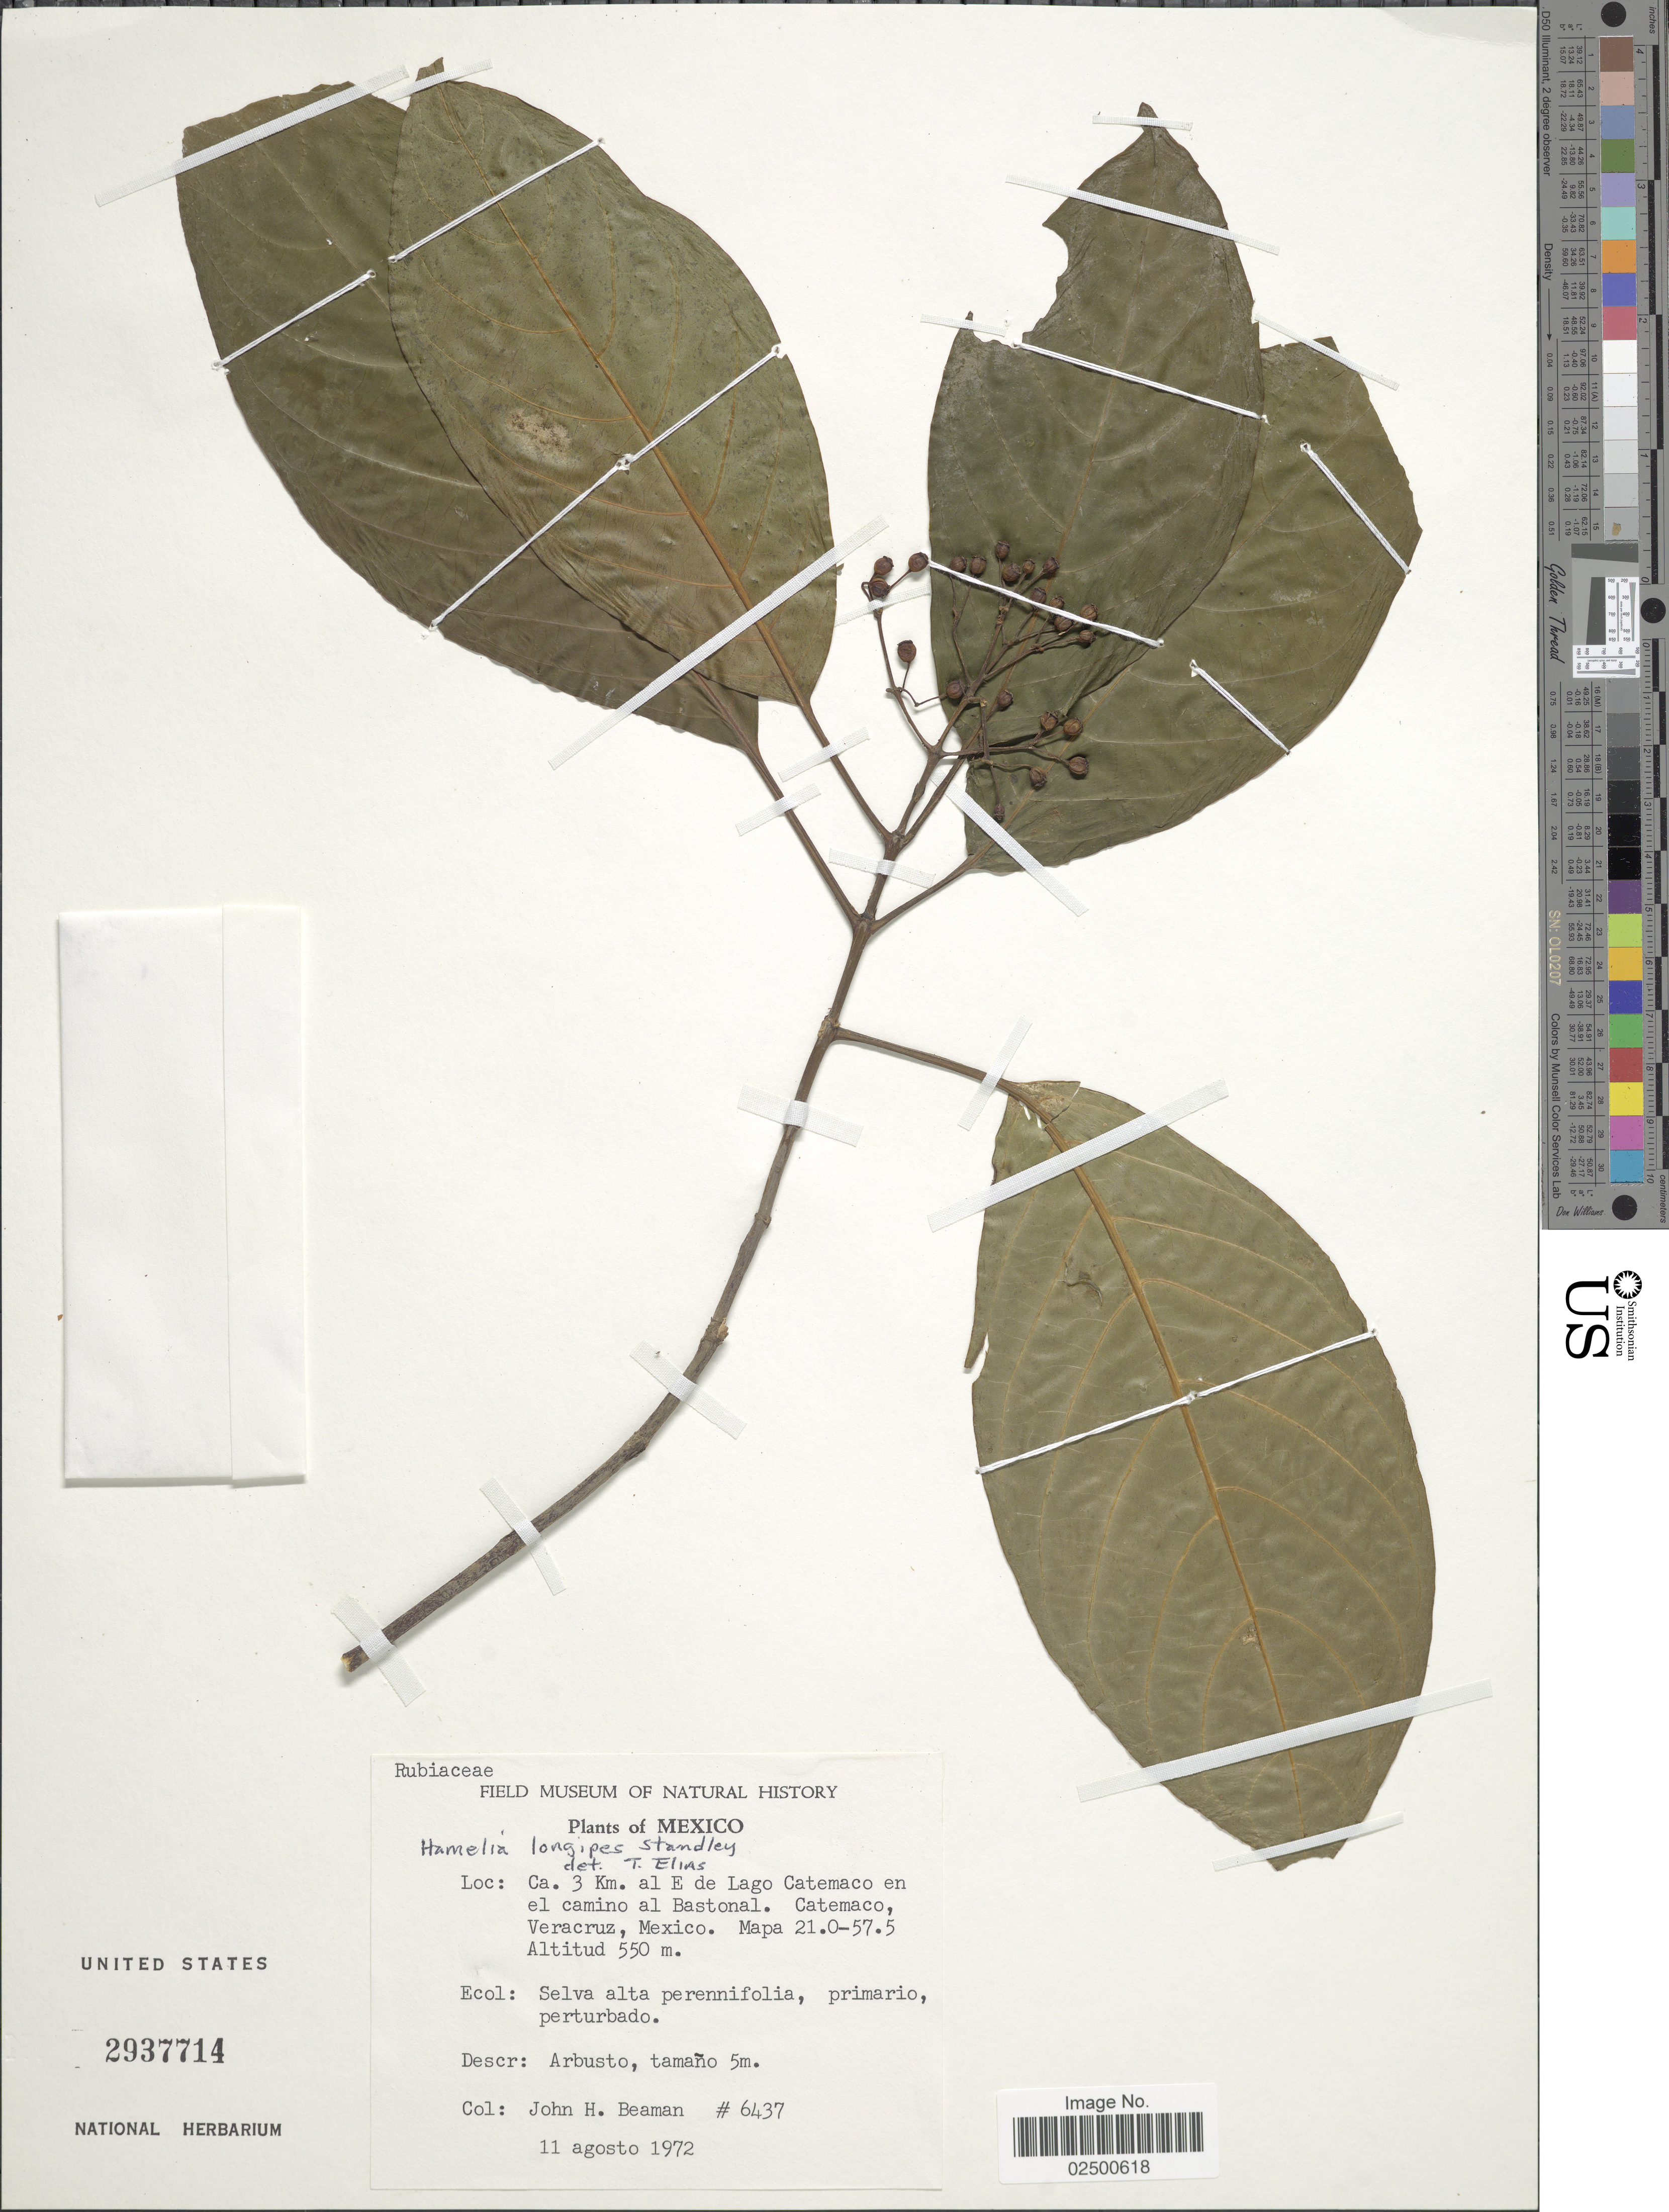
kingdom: Plantae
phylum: Tracheophyta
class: Magnoliopsida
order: Gentianales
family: Rubiaceae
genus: Hamelia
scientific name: Hamelia longipes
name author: Standl.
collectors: J. H. Beaman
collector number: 6437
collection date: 1972-08-11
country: Mexico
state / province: Veracruz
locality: Ca. 3 Km. al E de Lago Catemaco en el camino al Bastonal. Catemaco, Veracruz. Mapa 21.0 - 57.5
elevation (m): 550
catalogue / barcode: US 2937714